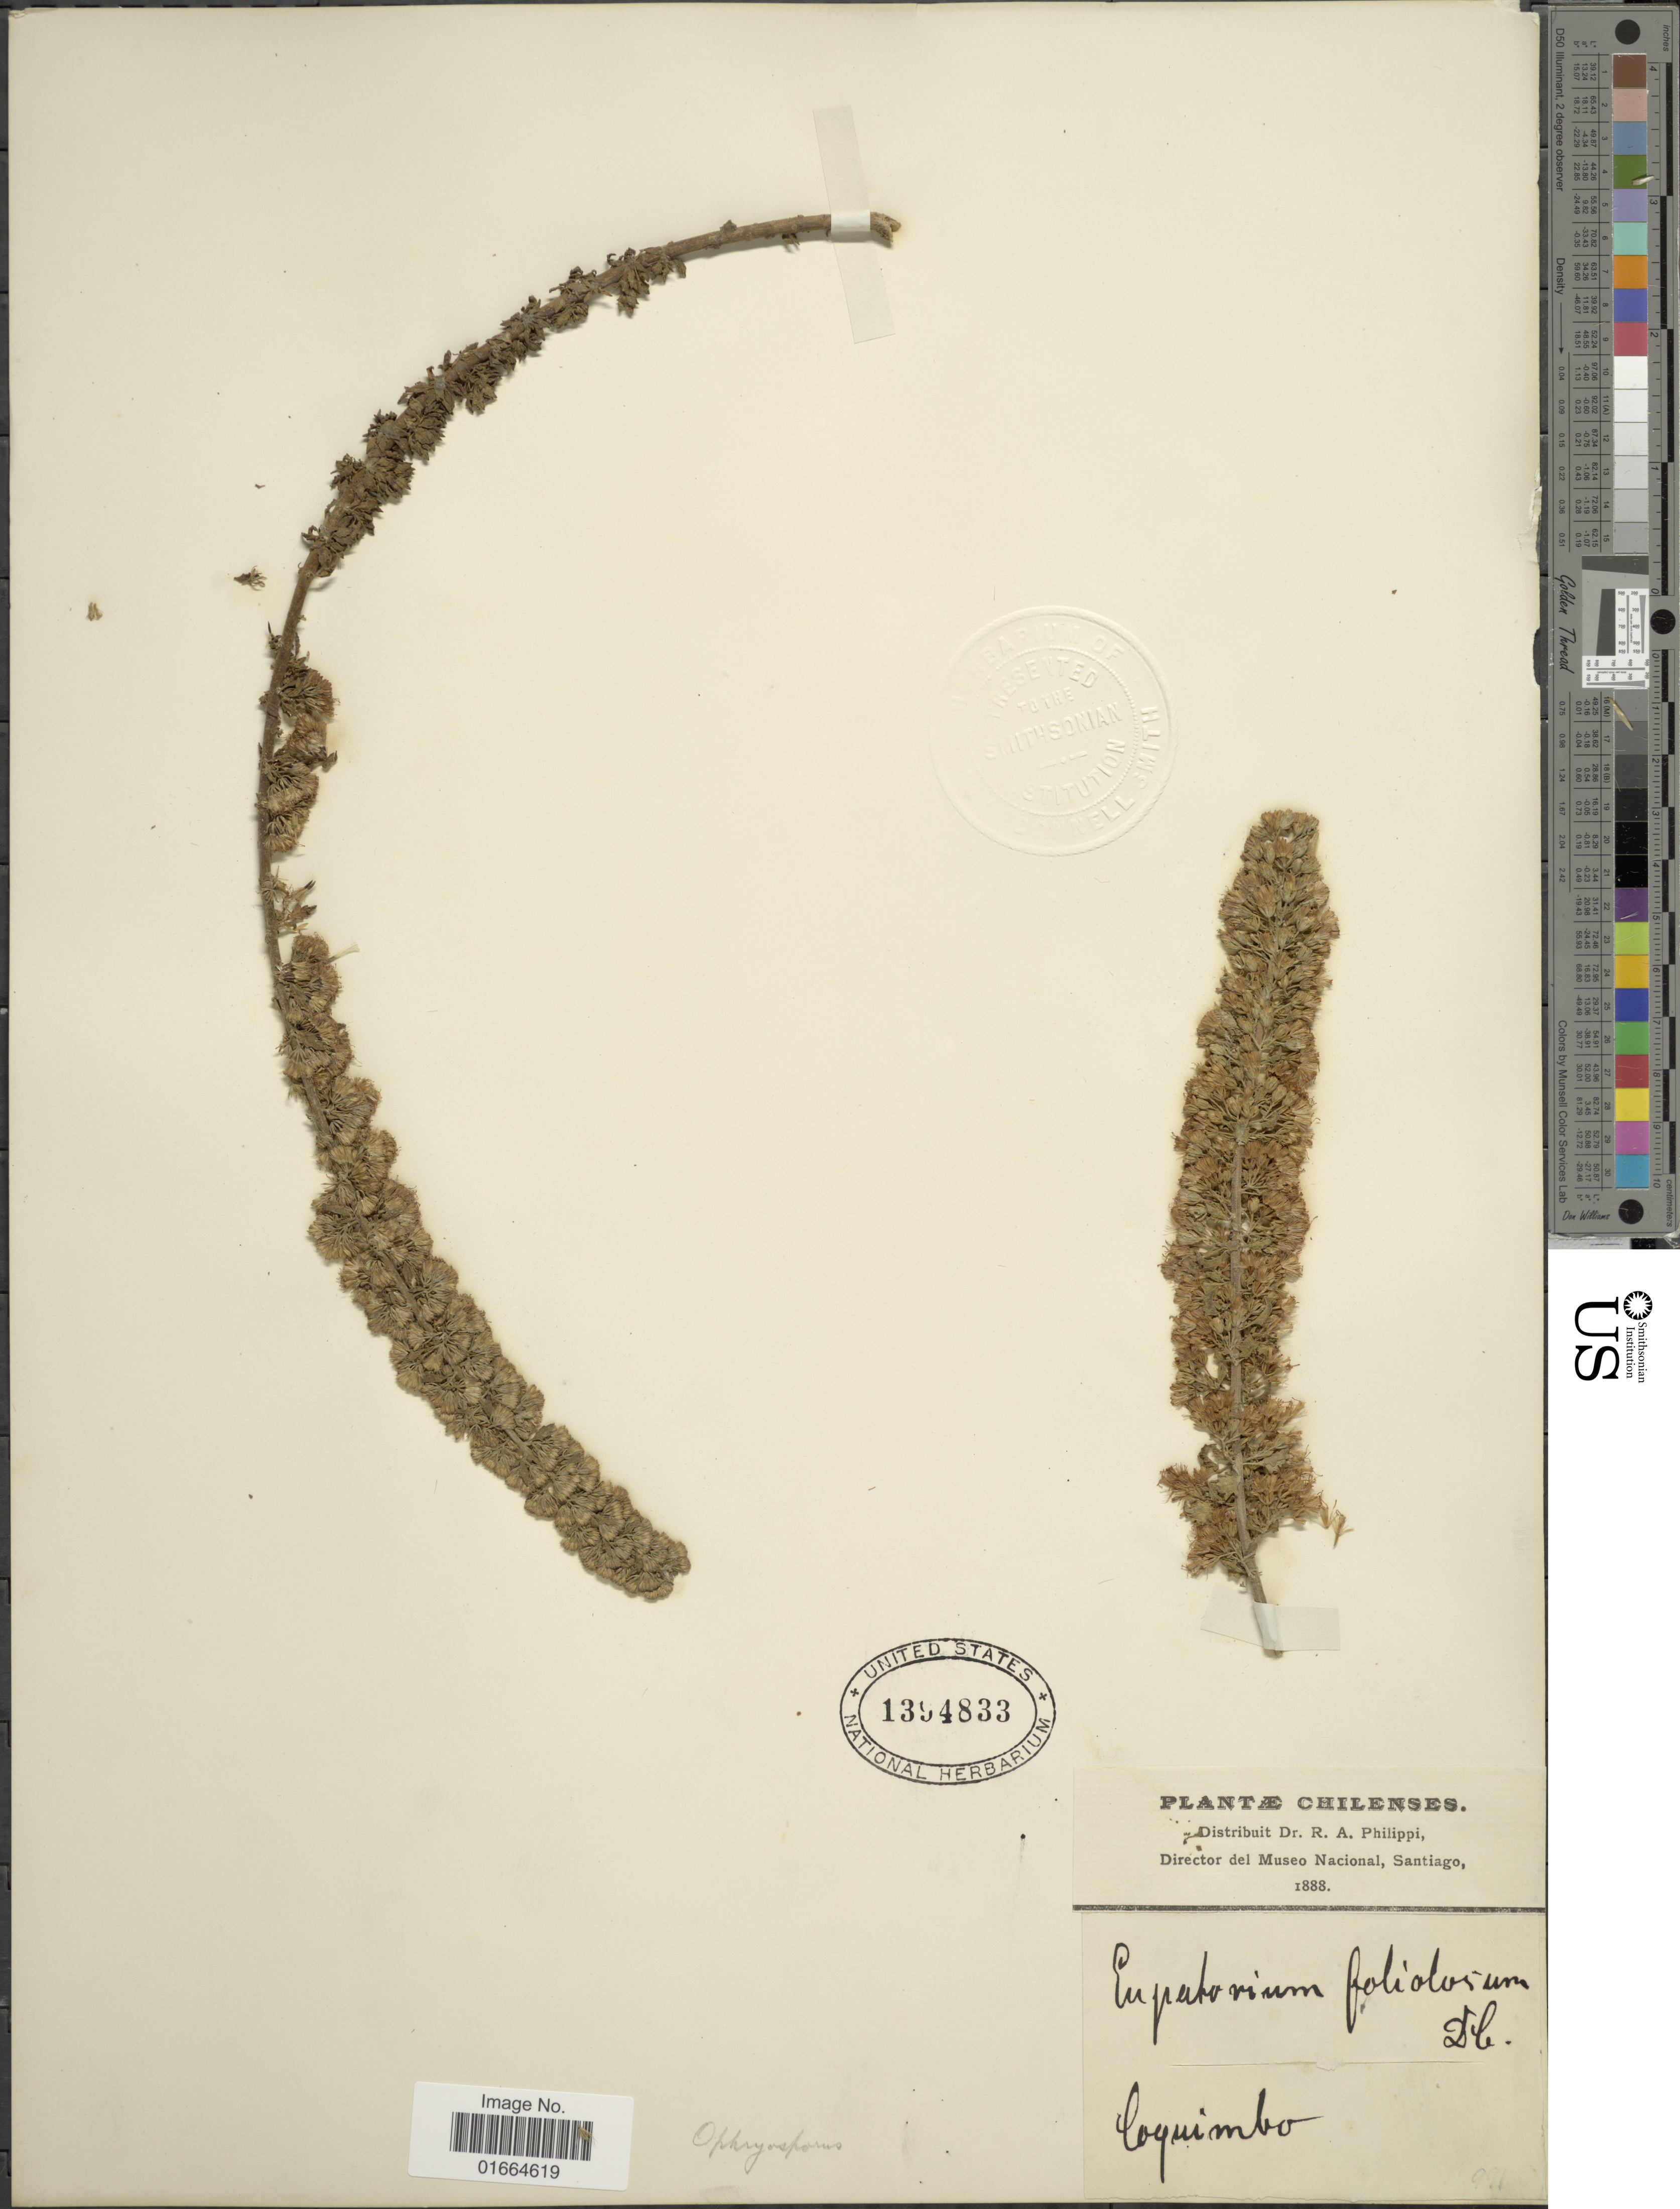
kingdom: Plantae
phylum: Tracheophyta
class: Magnoliopsida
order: Asterales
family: Asteraceae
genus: Ophryosporus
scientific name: Ophryosporus foliolosus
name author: (DC.) Reiche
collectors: R. A. Philippi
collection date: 1888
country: Chile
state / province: Coquimbo (IV)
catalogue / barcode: US 1394833